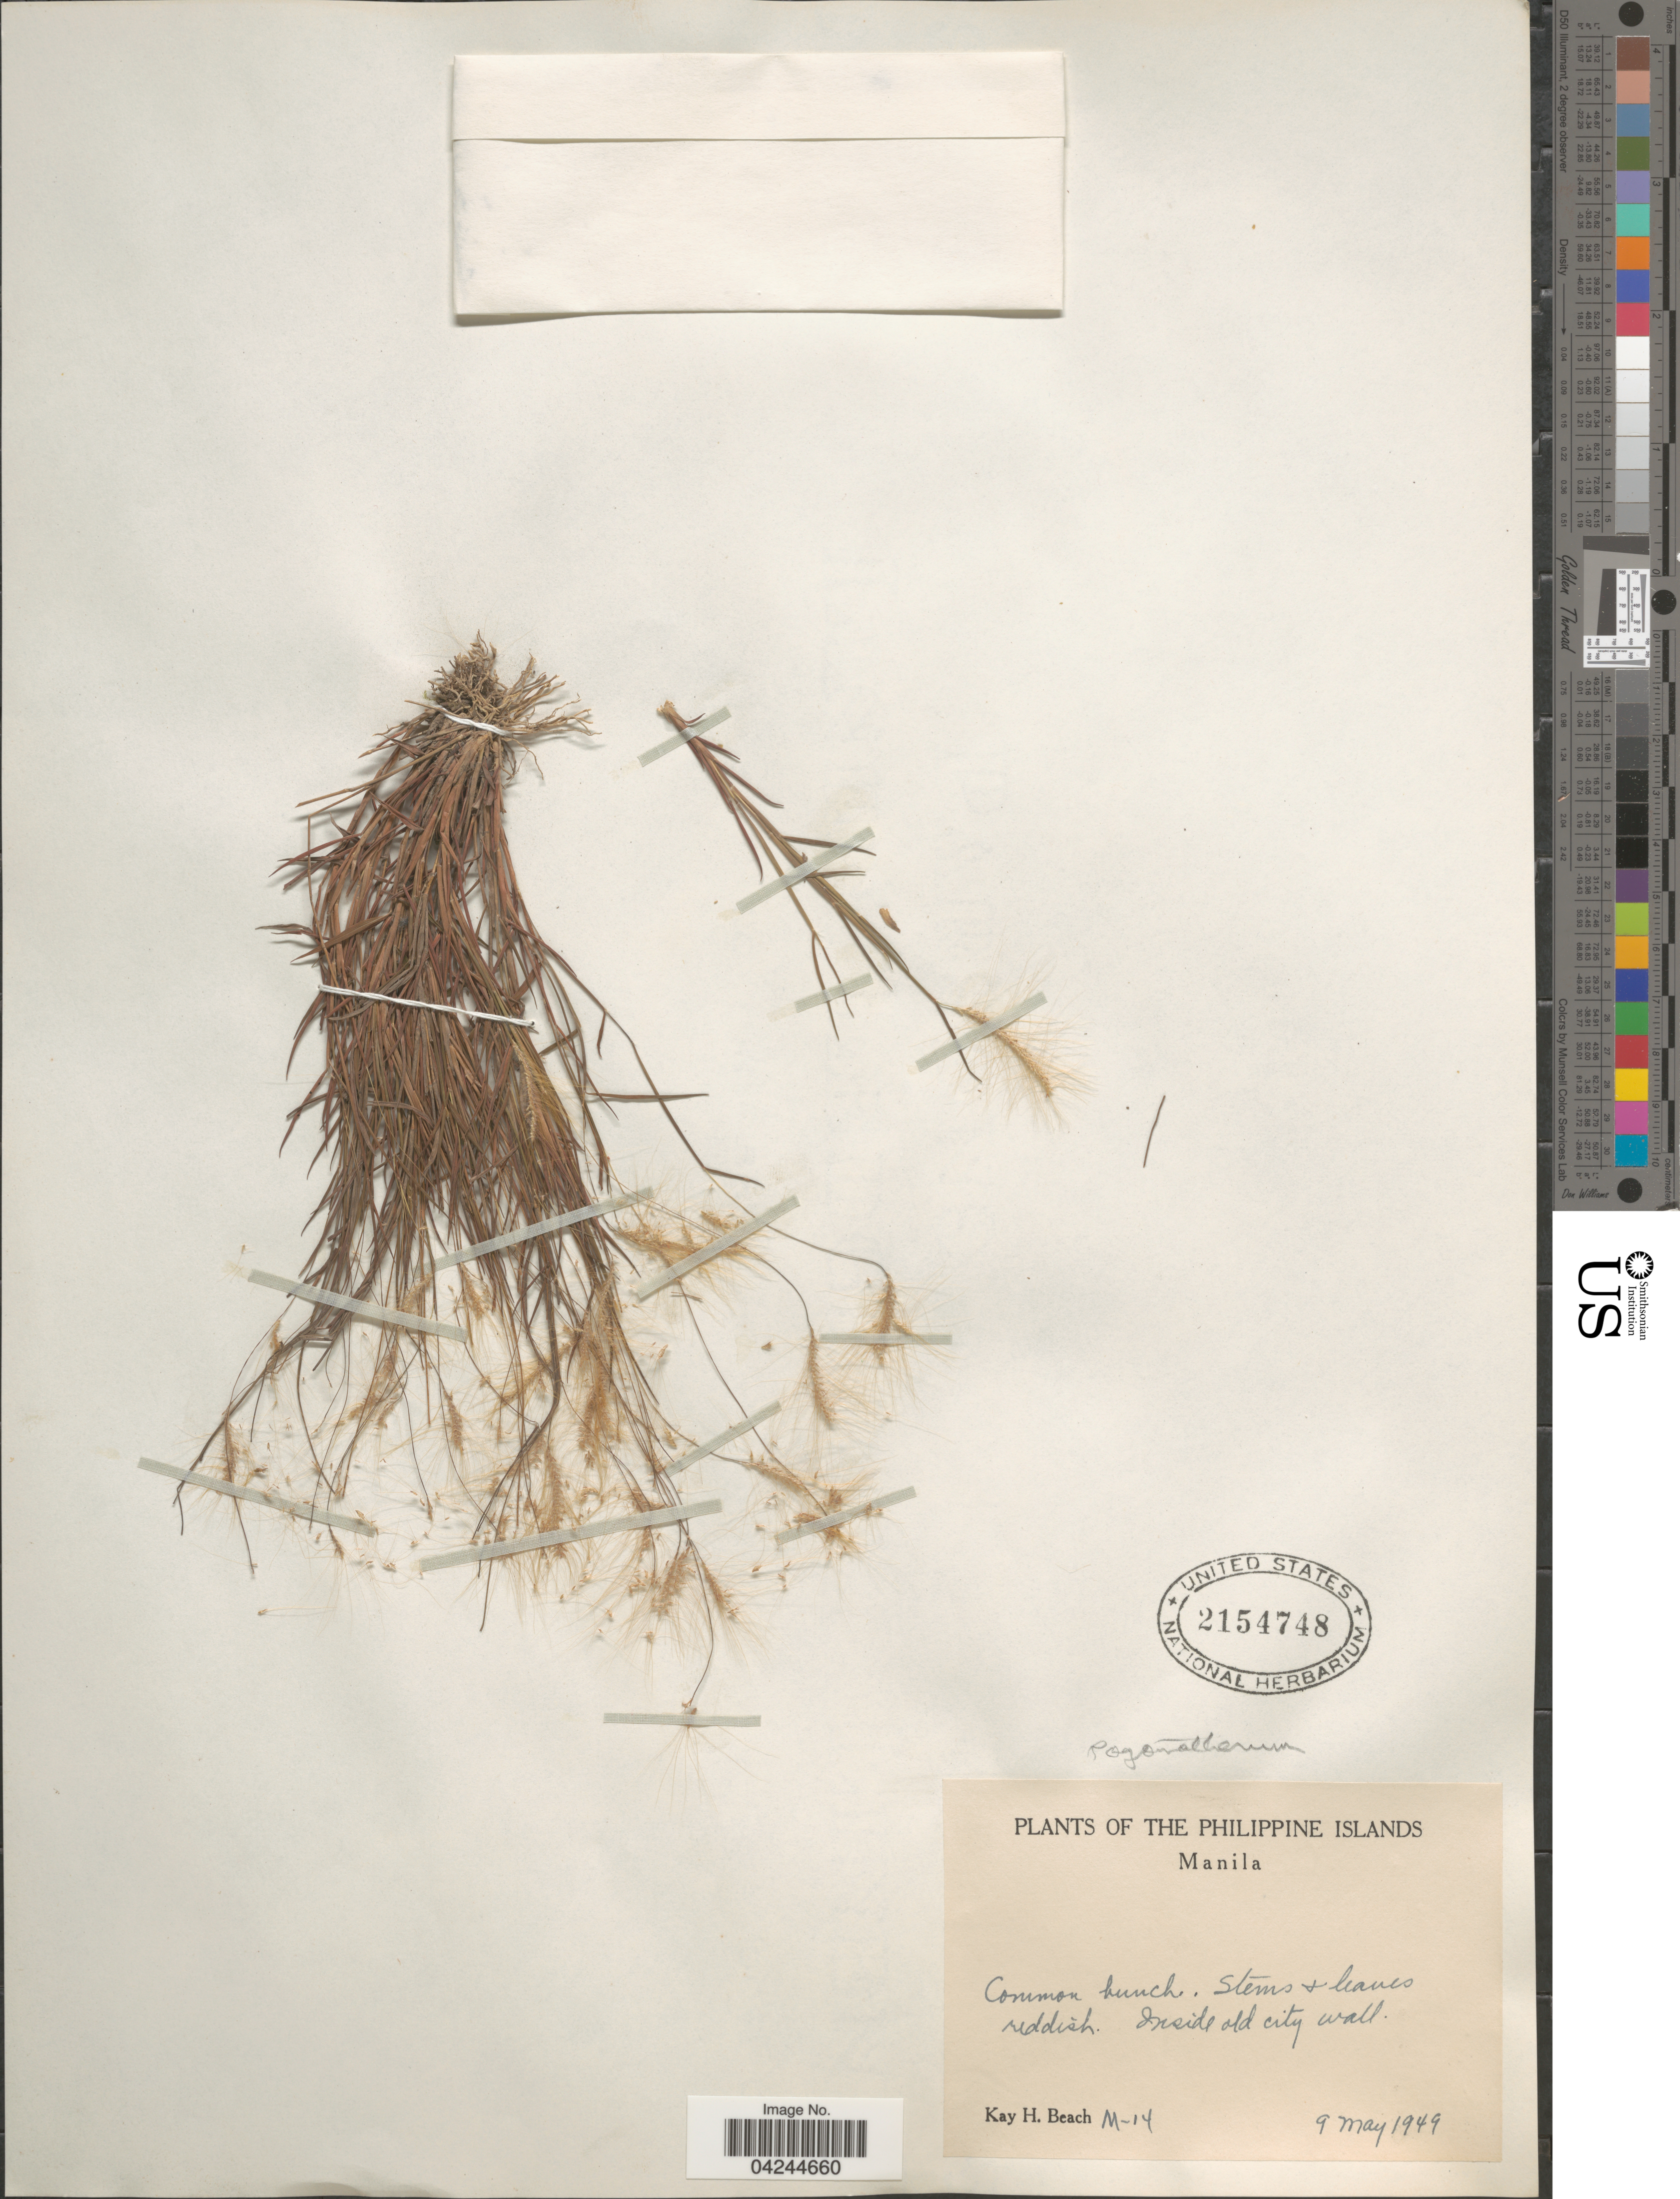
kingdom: Plantae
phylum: Tracheophyta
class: Liliopsida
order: Poales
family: Poaceae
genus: Pogonatherum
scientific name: Pogonatherum sp.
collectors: K. H. Beach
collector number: M-14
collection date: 1949-05-09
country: Philippines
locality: Philippine Islands. Manila. Common bunch.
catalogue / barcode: US 2154748